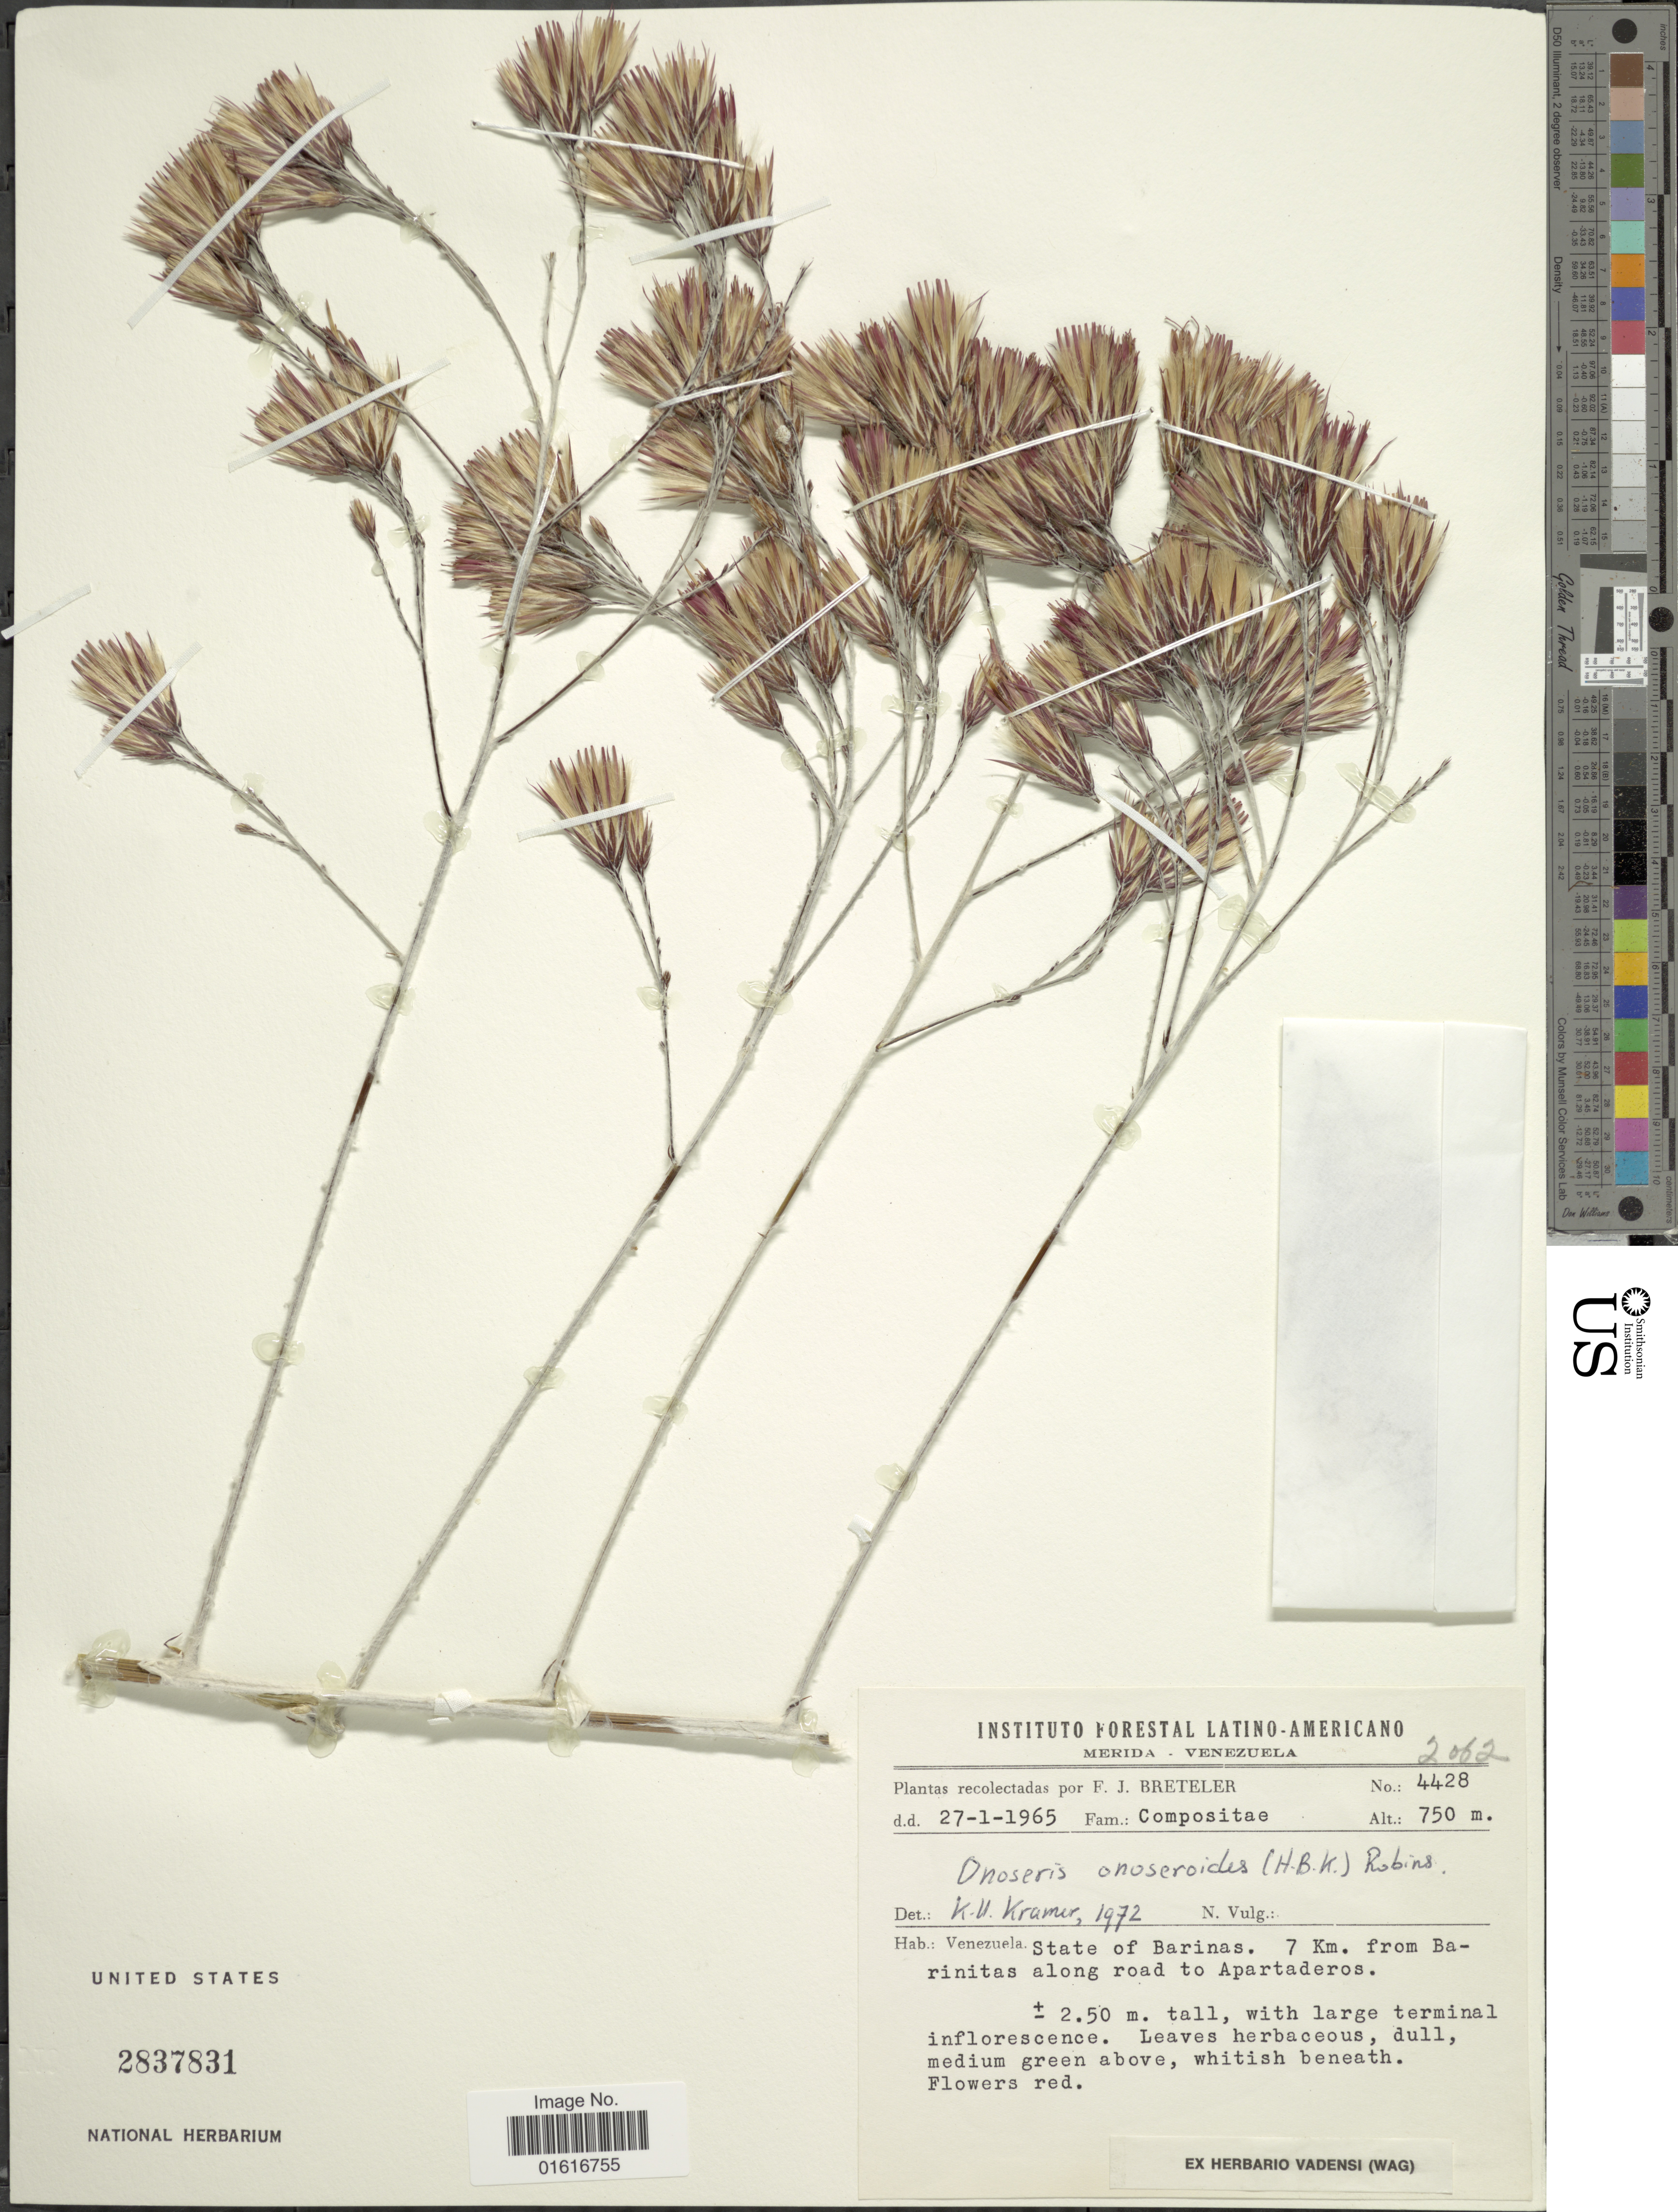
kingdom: Plantae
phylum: Tracheophyta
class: Magnoliopsida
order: Asterales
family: Asteraceae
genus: Onoseris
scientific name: Onoseris onoseroides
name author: (Kunth) B.L. Rob.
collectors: F. J. Breteler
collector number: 4428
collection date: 1965-01-27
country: Venezuela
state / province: Barinas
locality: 7 km from Barinatas along road to Apartaderos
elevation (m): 750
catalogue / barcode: US 2837831